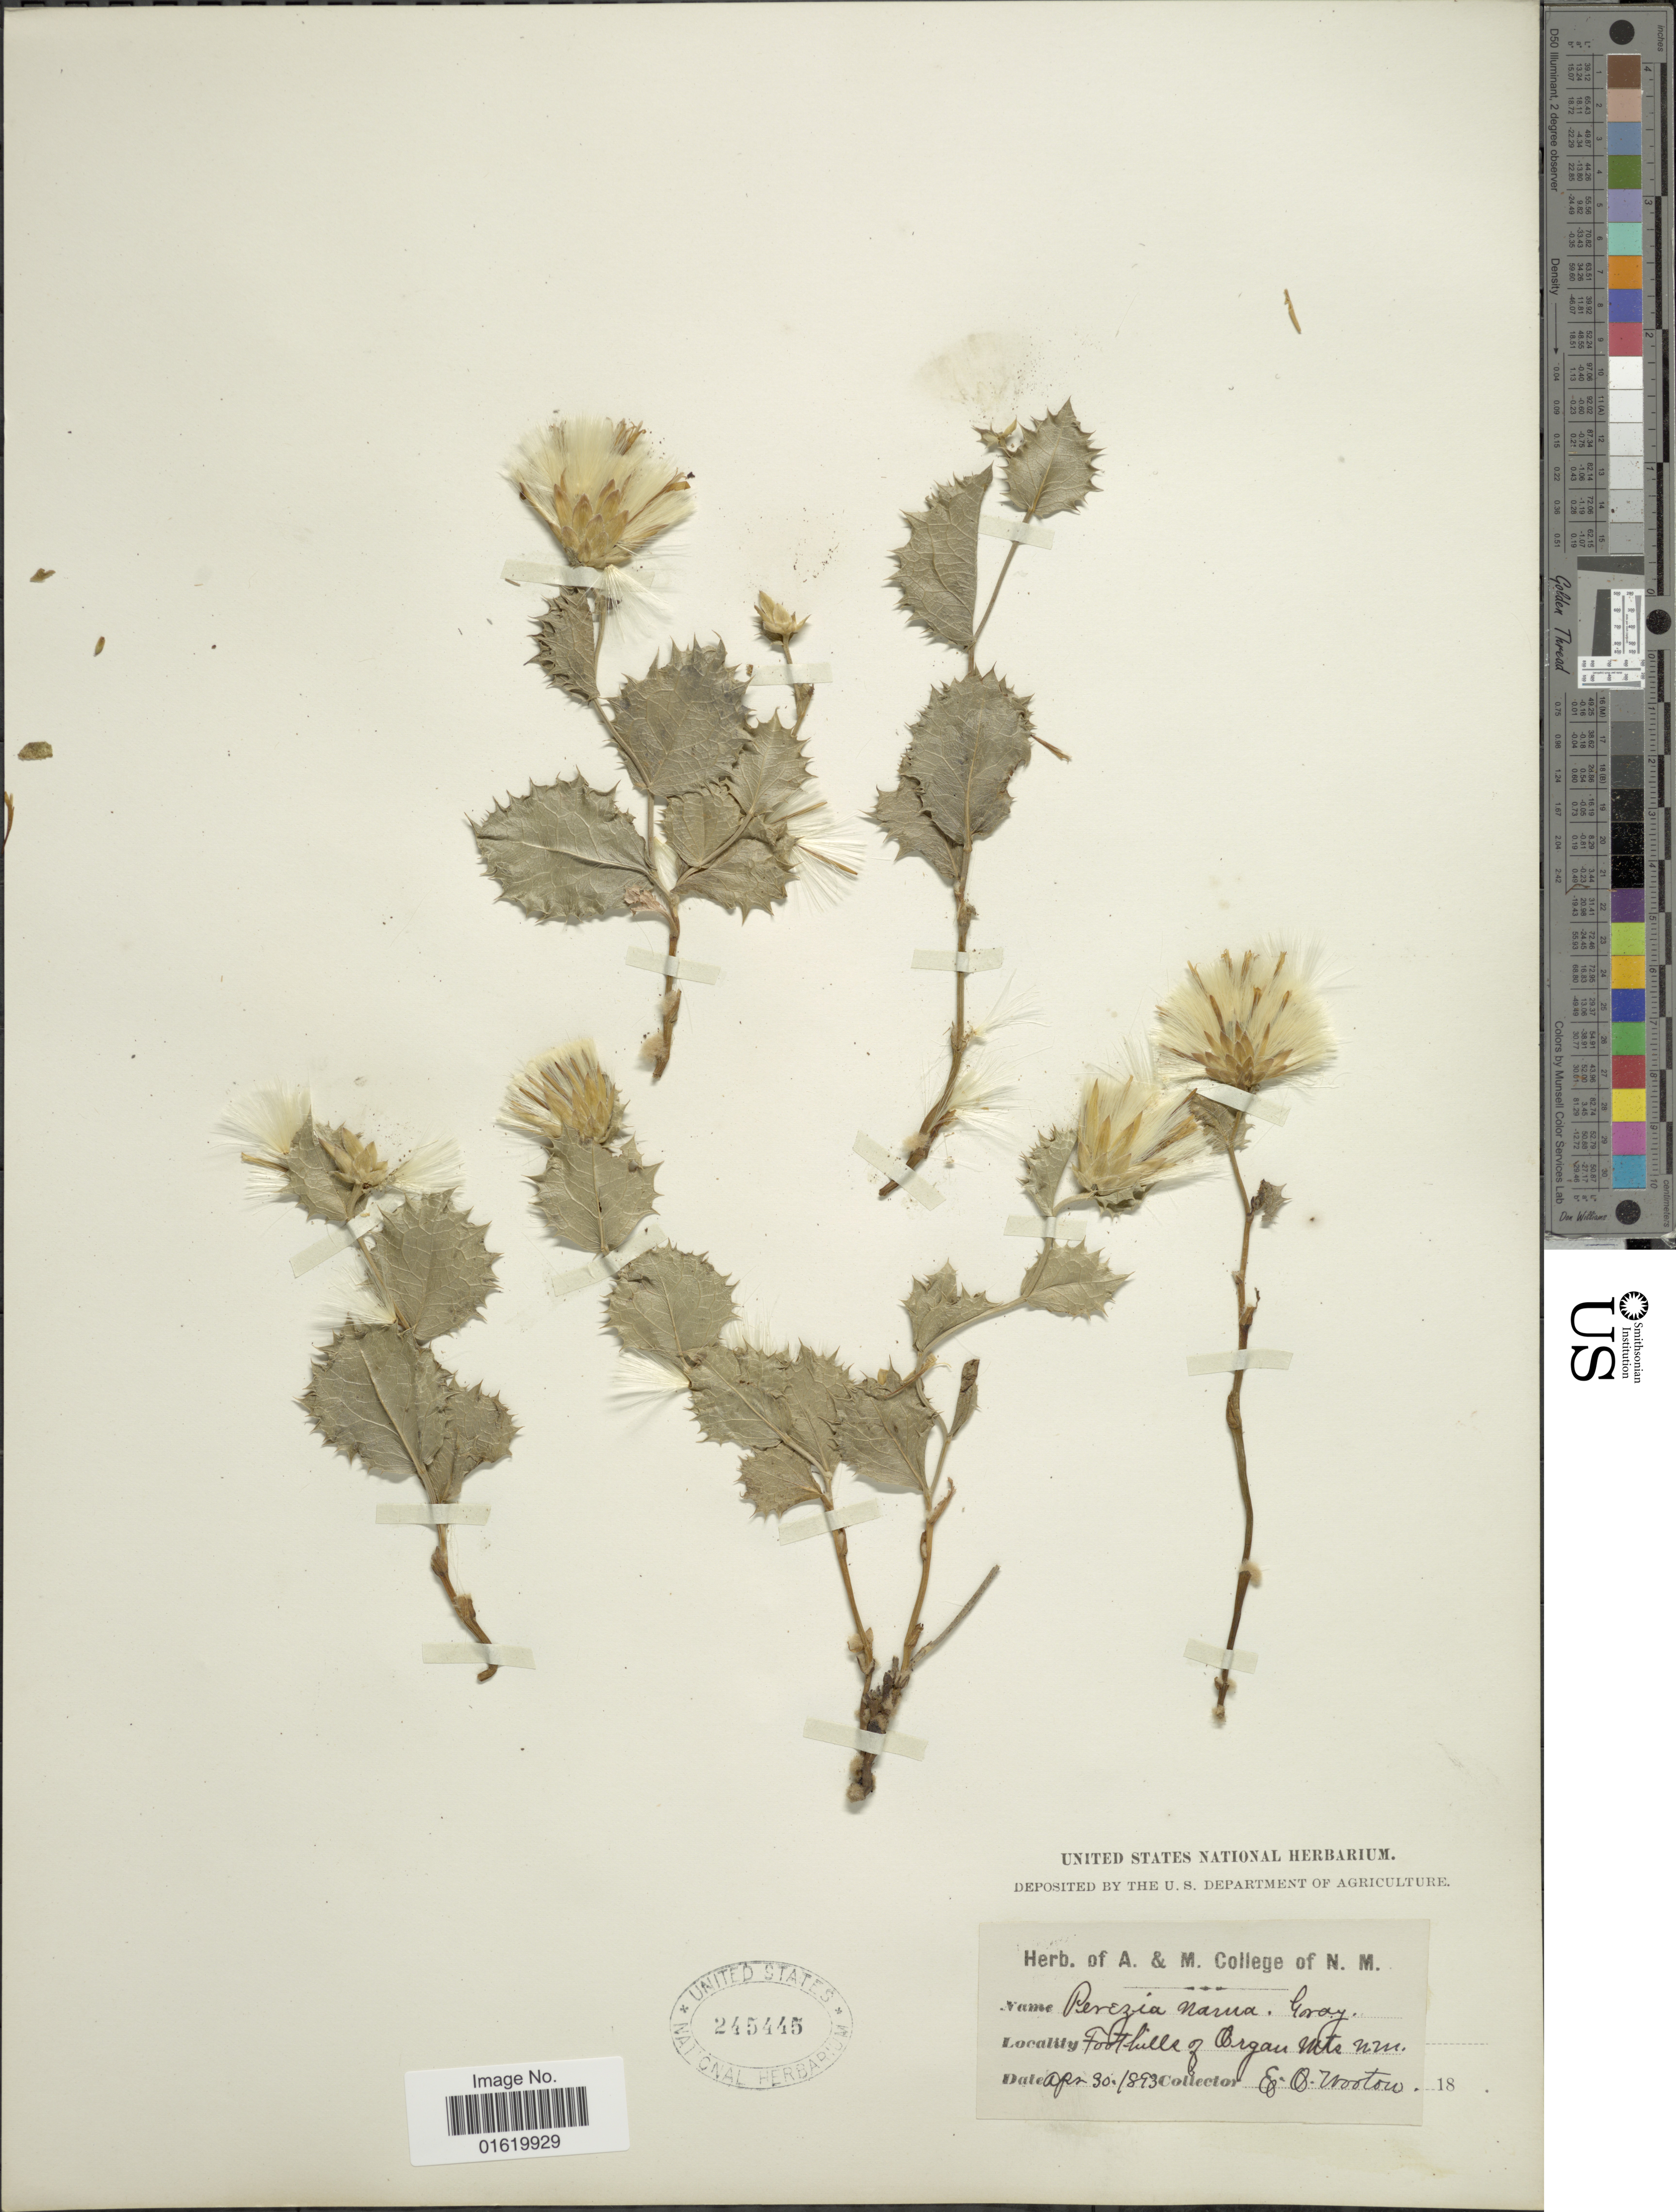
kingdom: Plantae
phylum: Tracheophyta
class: Magnoliopsida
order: Asterales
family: Asteraceae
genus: Acourtia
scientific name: Acourtia nana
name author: (A. Gray) Reveal & R.M. King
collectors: E. O. Wooton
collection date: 1893-04-30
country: United States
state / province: New Mexico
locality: Foothills of Organ Mts.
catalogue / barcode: US 245445